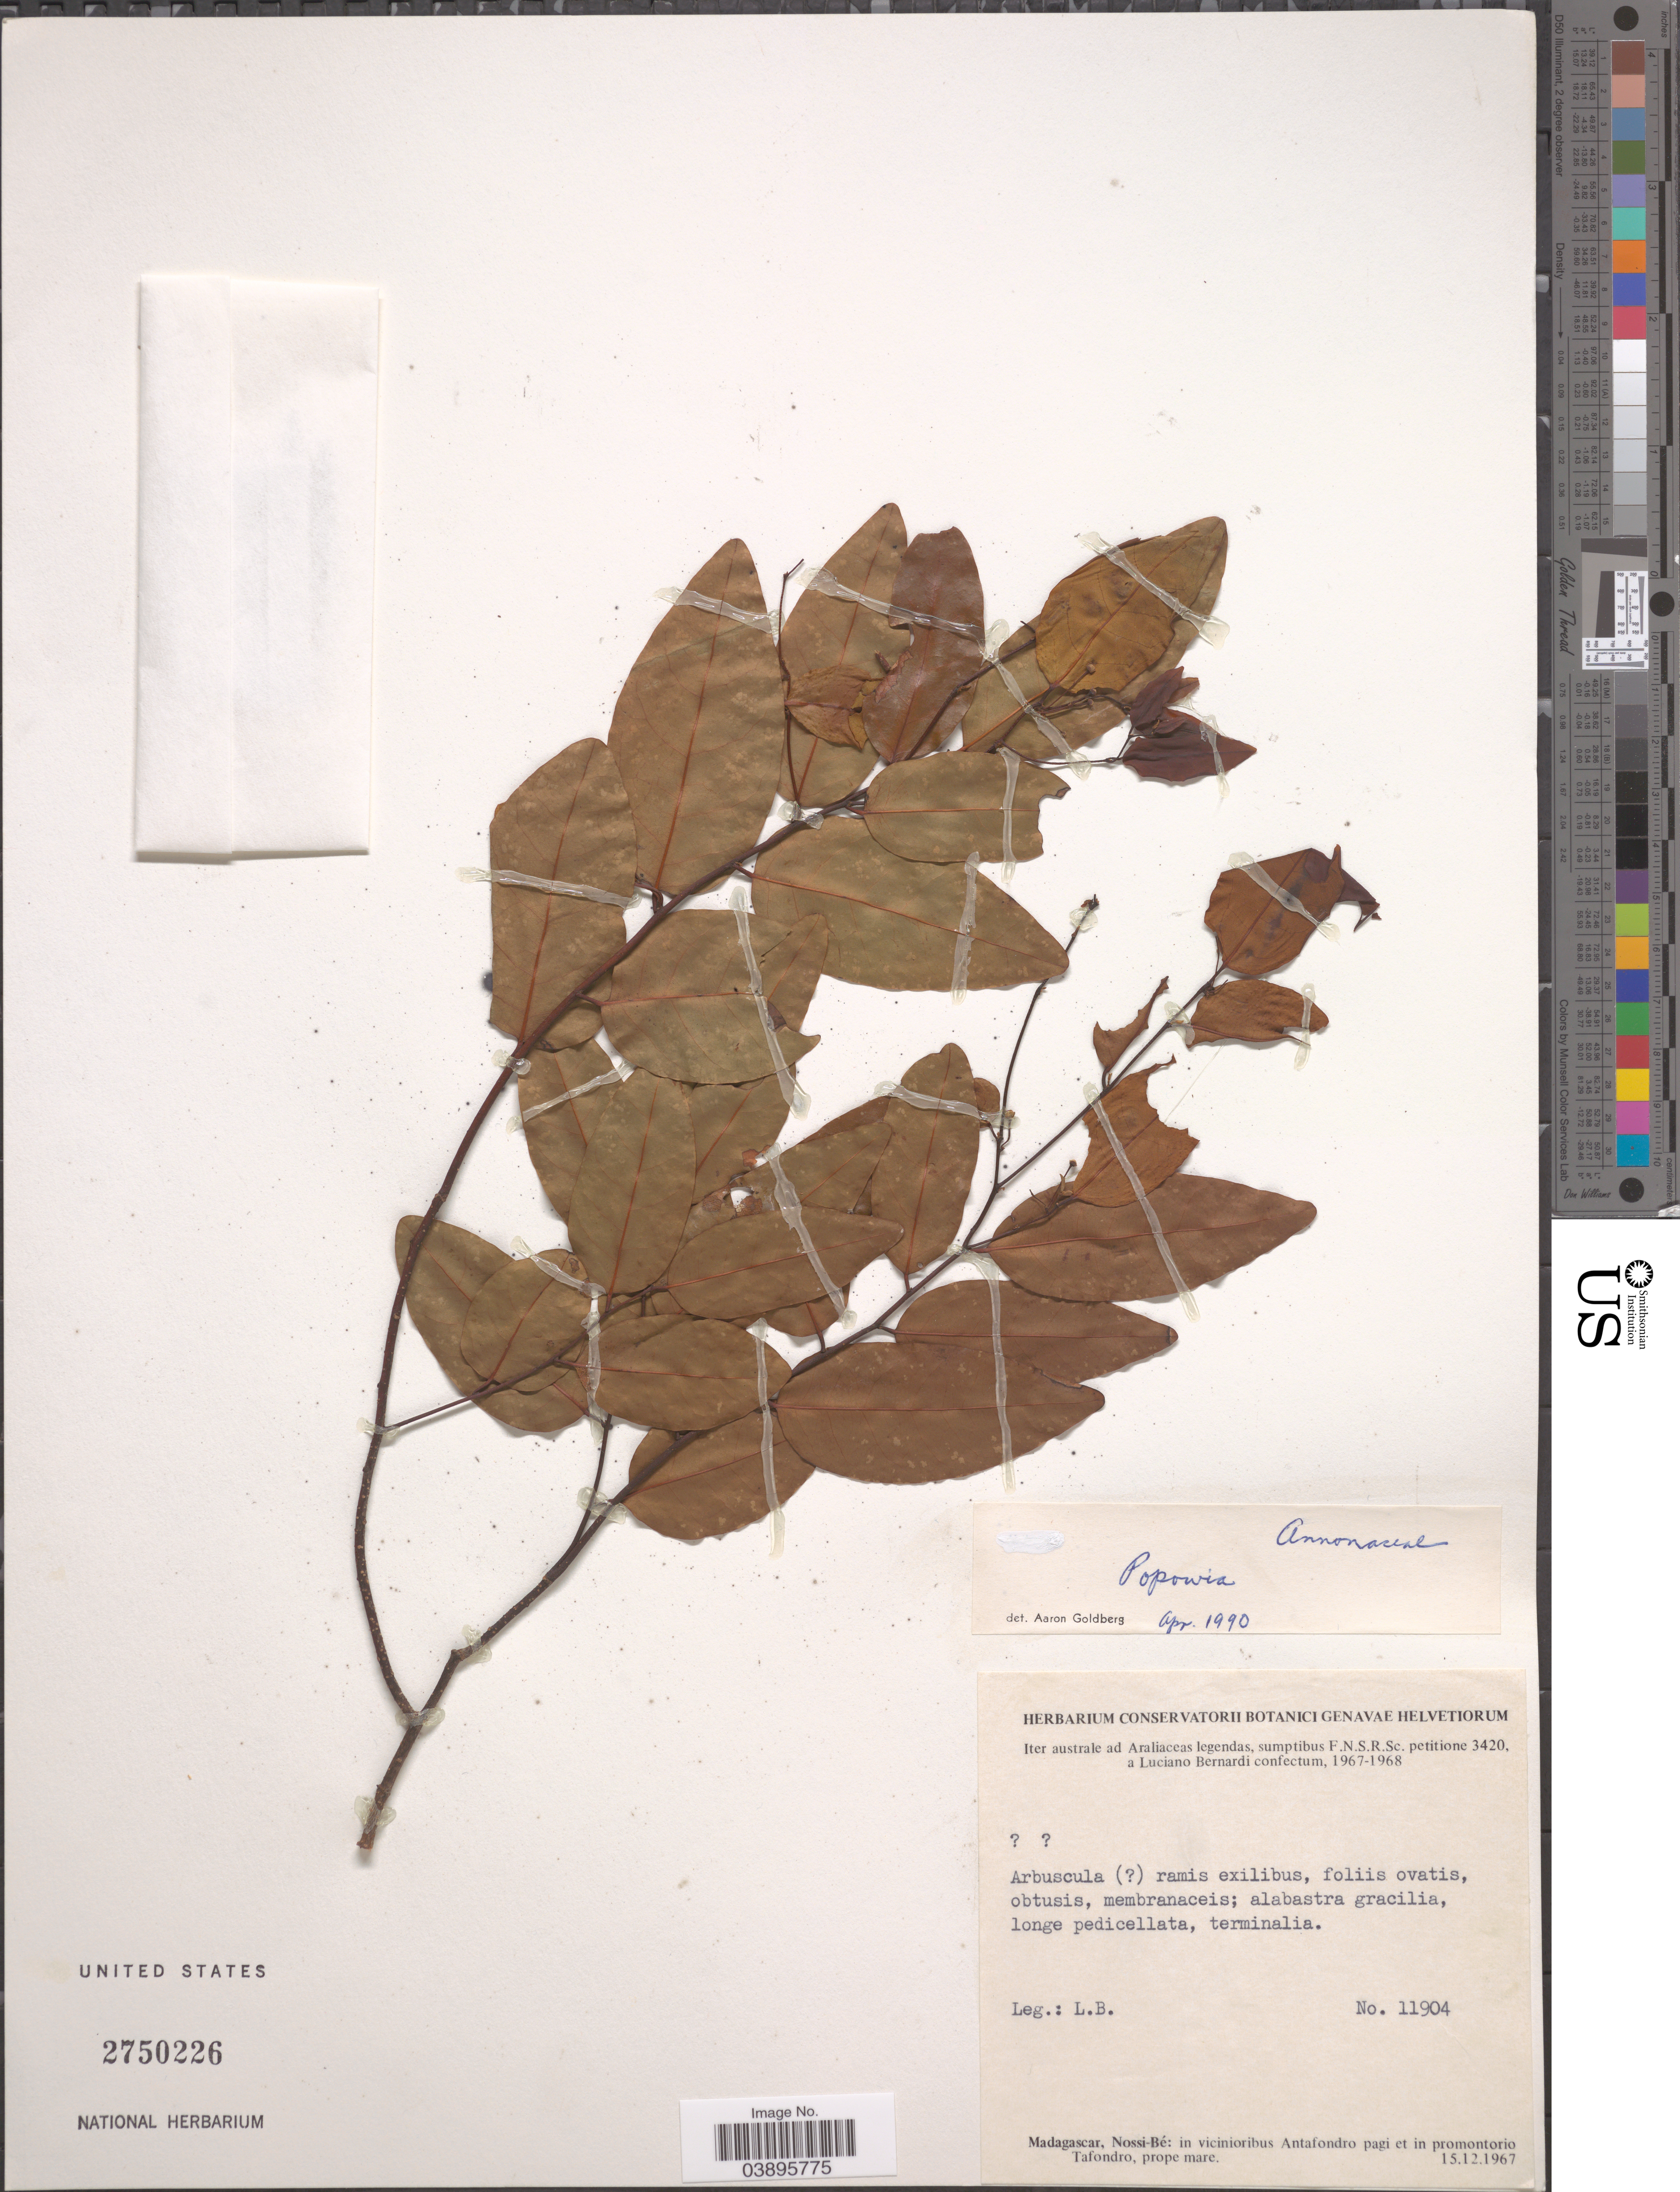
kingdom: Plantae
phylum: Tracheophyta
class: Magnoliopsida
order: Magnoliales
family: Annonaceae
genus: Popowia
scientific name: Popowia sp.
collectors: L. Bernardi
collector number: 11904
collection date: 1967-12-15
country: Madagascar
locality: Nossi-Bé: in vicinioribus Antafondro pagi et in promontorio Tafondro.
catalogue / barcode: US 2750226